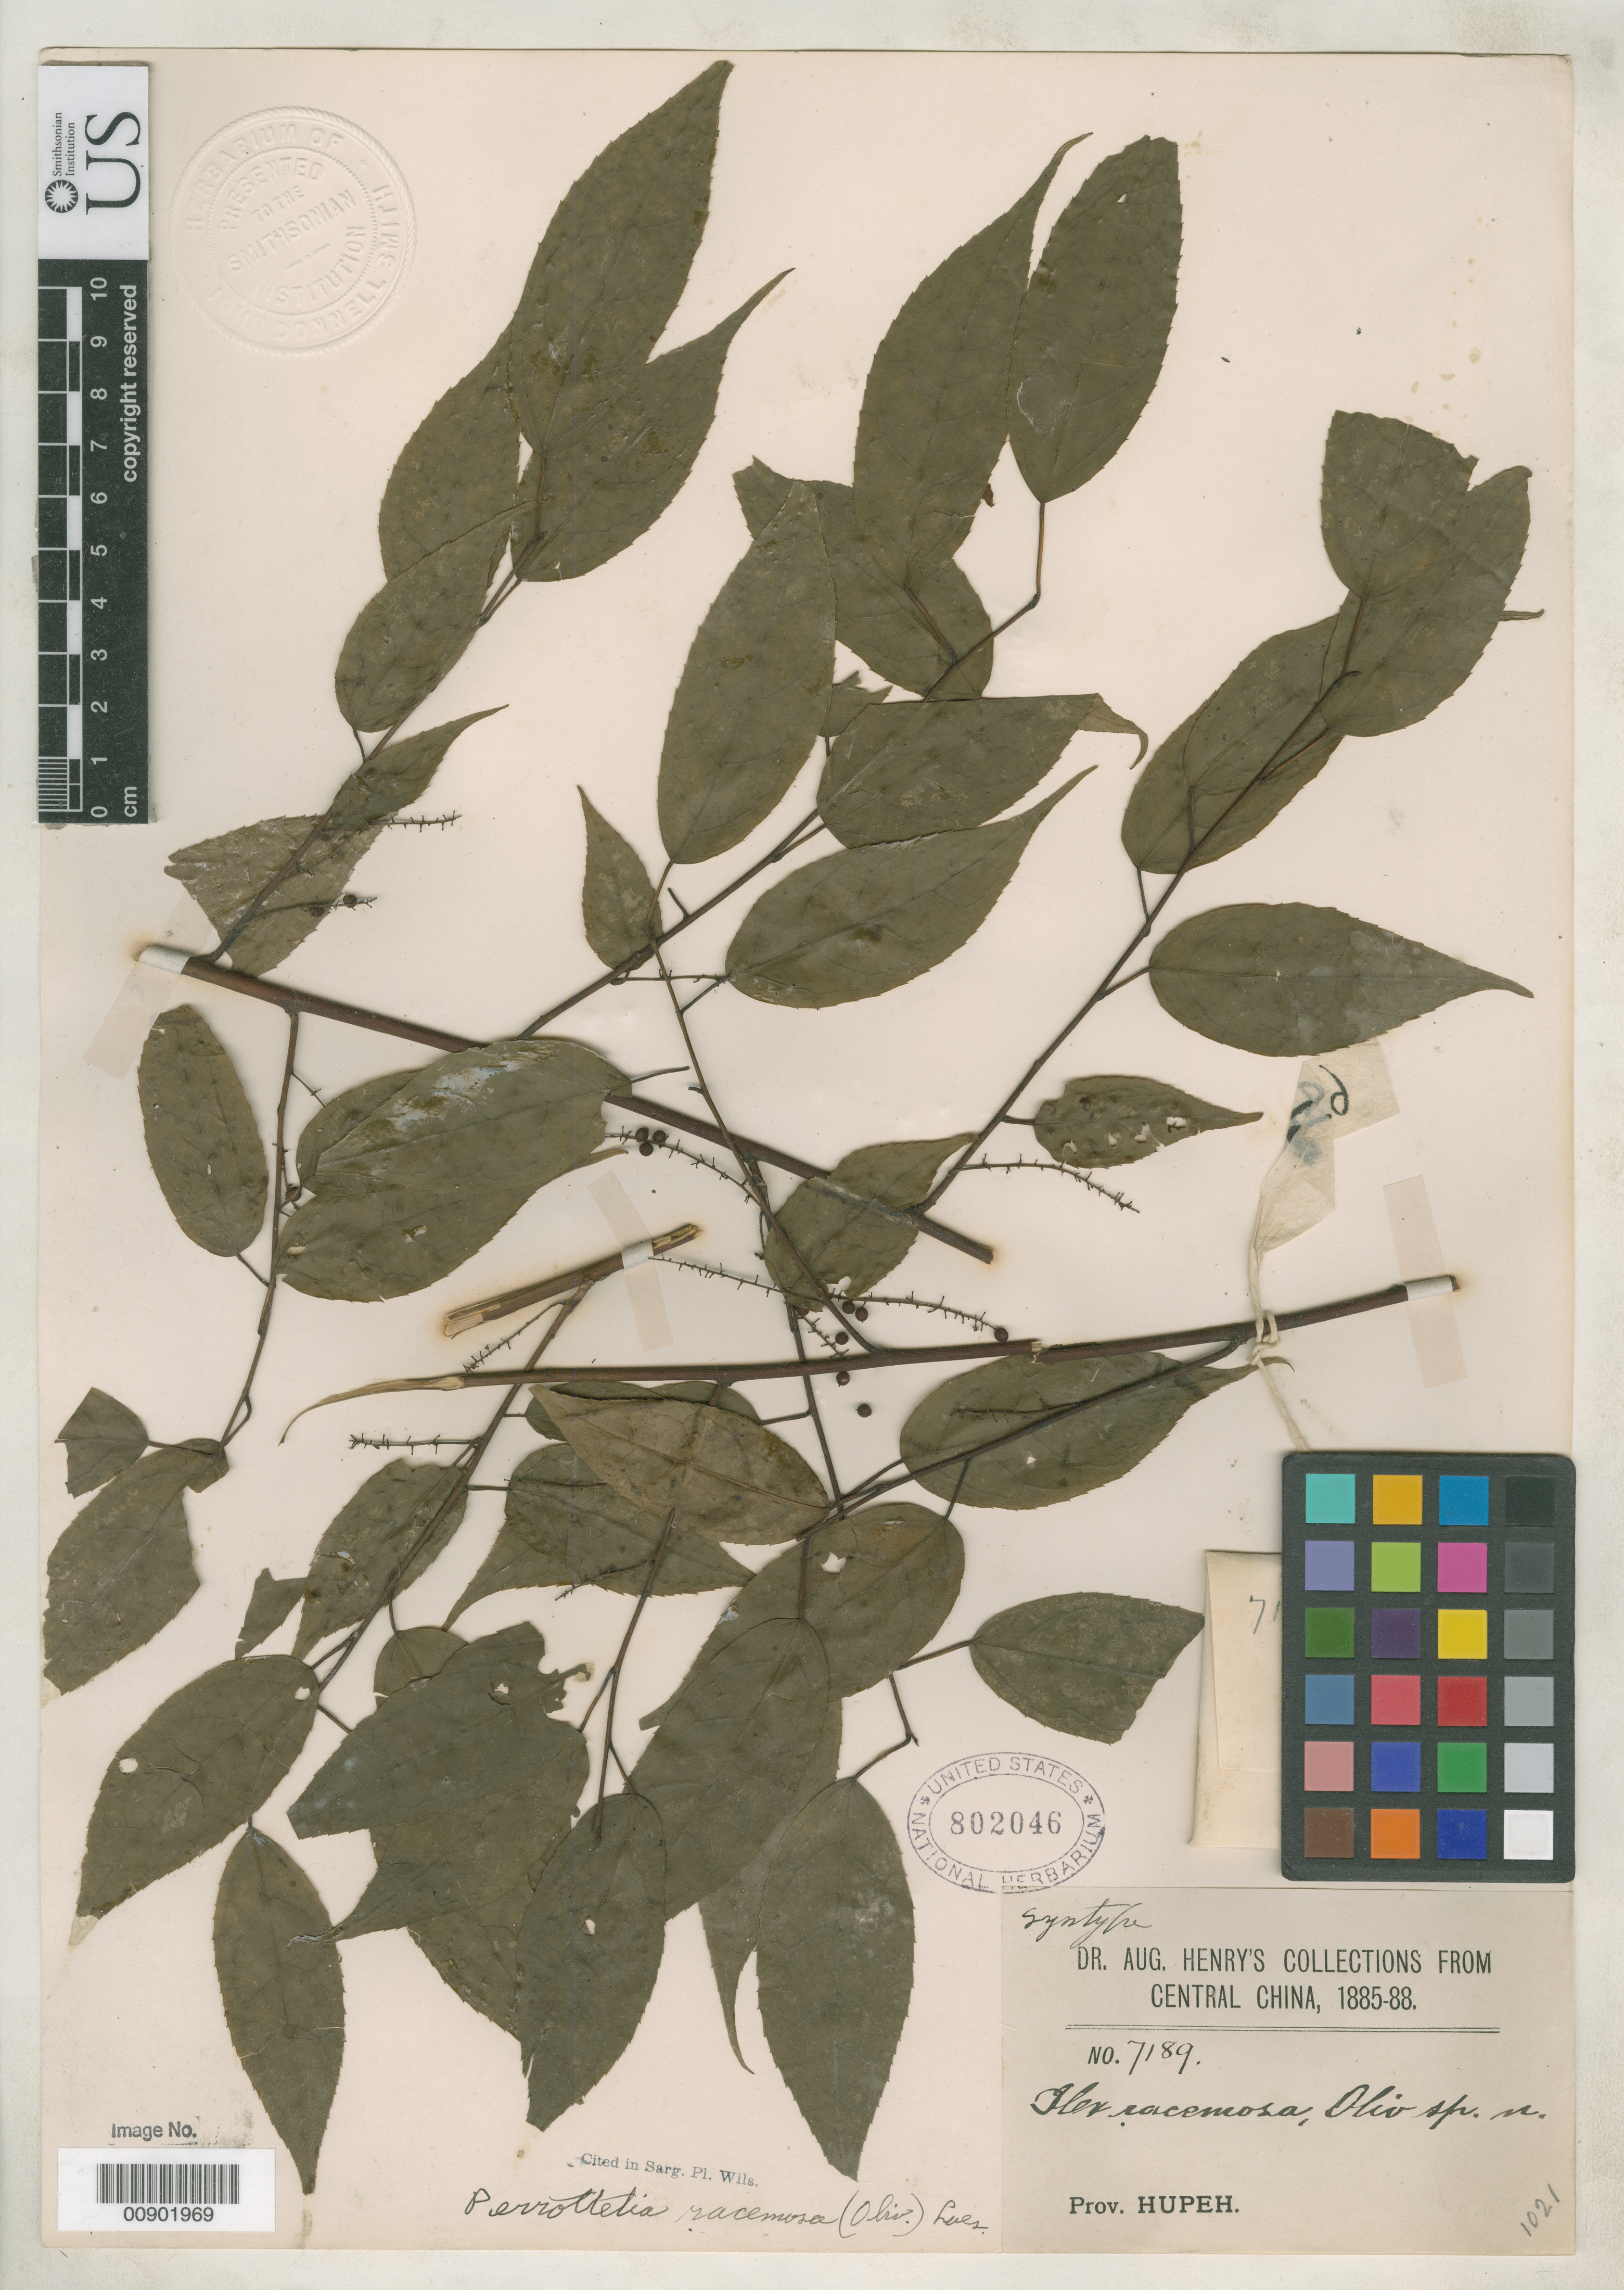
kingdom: Plantae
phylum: Tracheophyta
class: Magnoliopsida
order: Aquifoliales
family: Aquifoliaceae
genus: Ilex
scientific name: Ilex racemosa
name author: Oliv.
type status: Syntype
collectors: A. Henry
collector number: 7189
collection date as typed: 1885 to 1888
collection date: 1885/1888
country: China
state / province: Hubei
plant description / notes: Currently accepted name as cited by Loesener, Bot. Jahrb. Syst. 24: 201 (1897) & in Engl. & Prantl, Nat. Pflanzenfam. Nachtr. 1: 224 (1897).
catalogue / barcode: US 802046